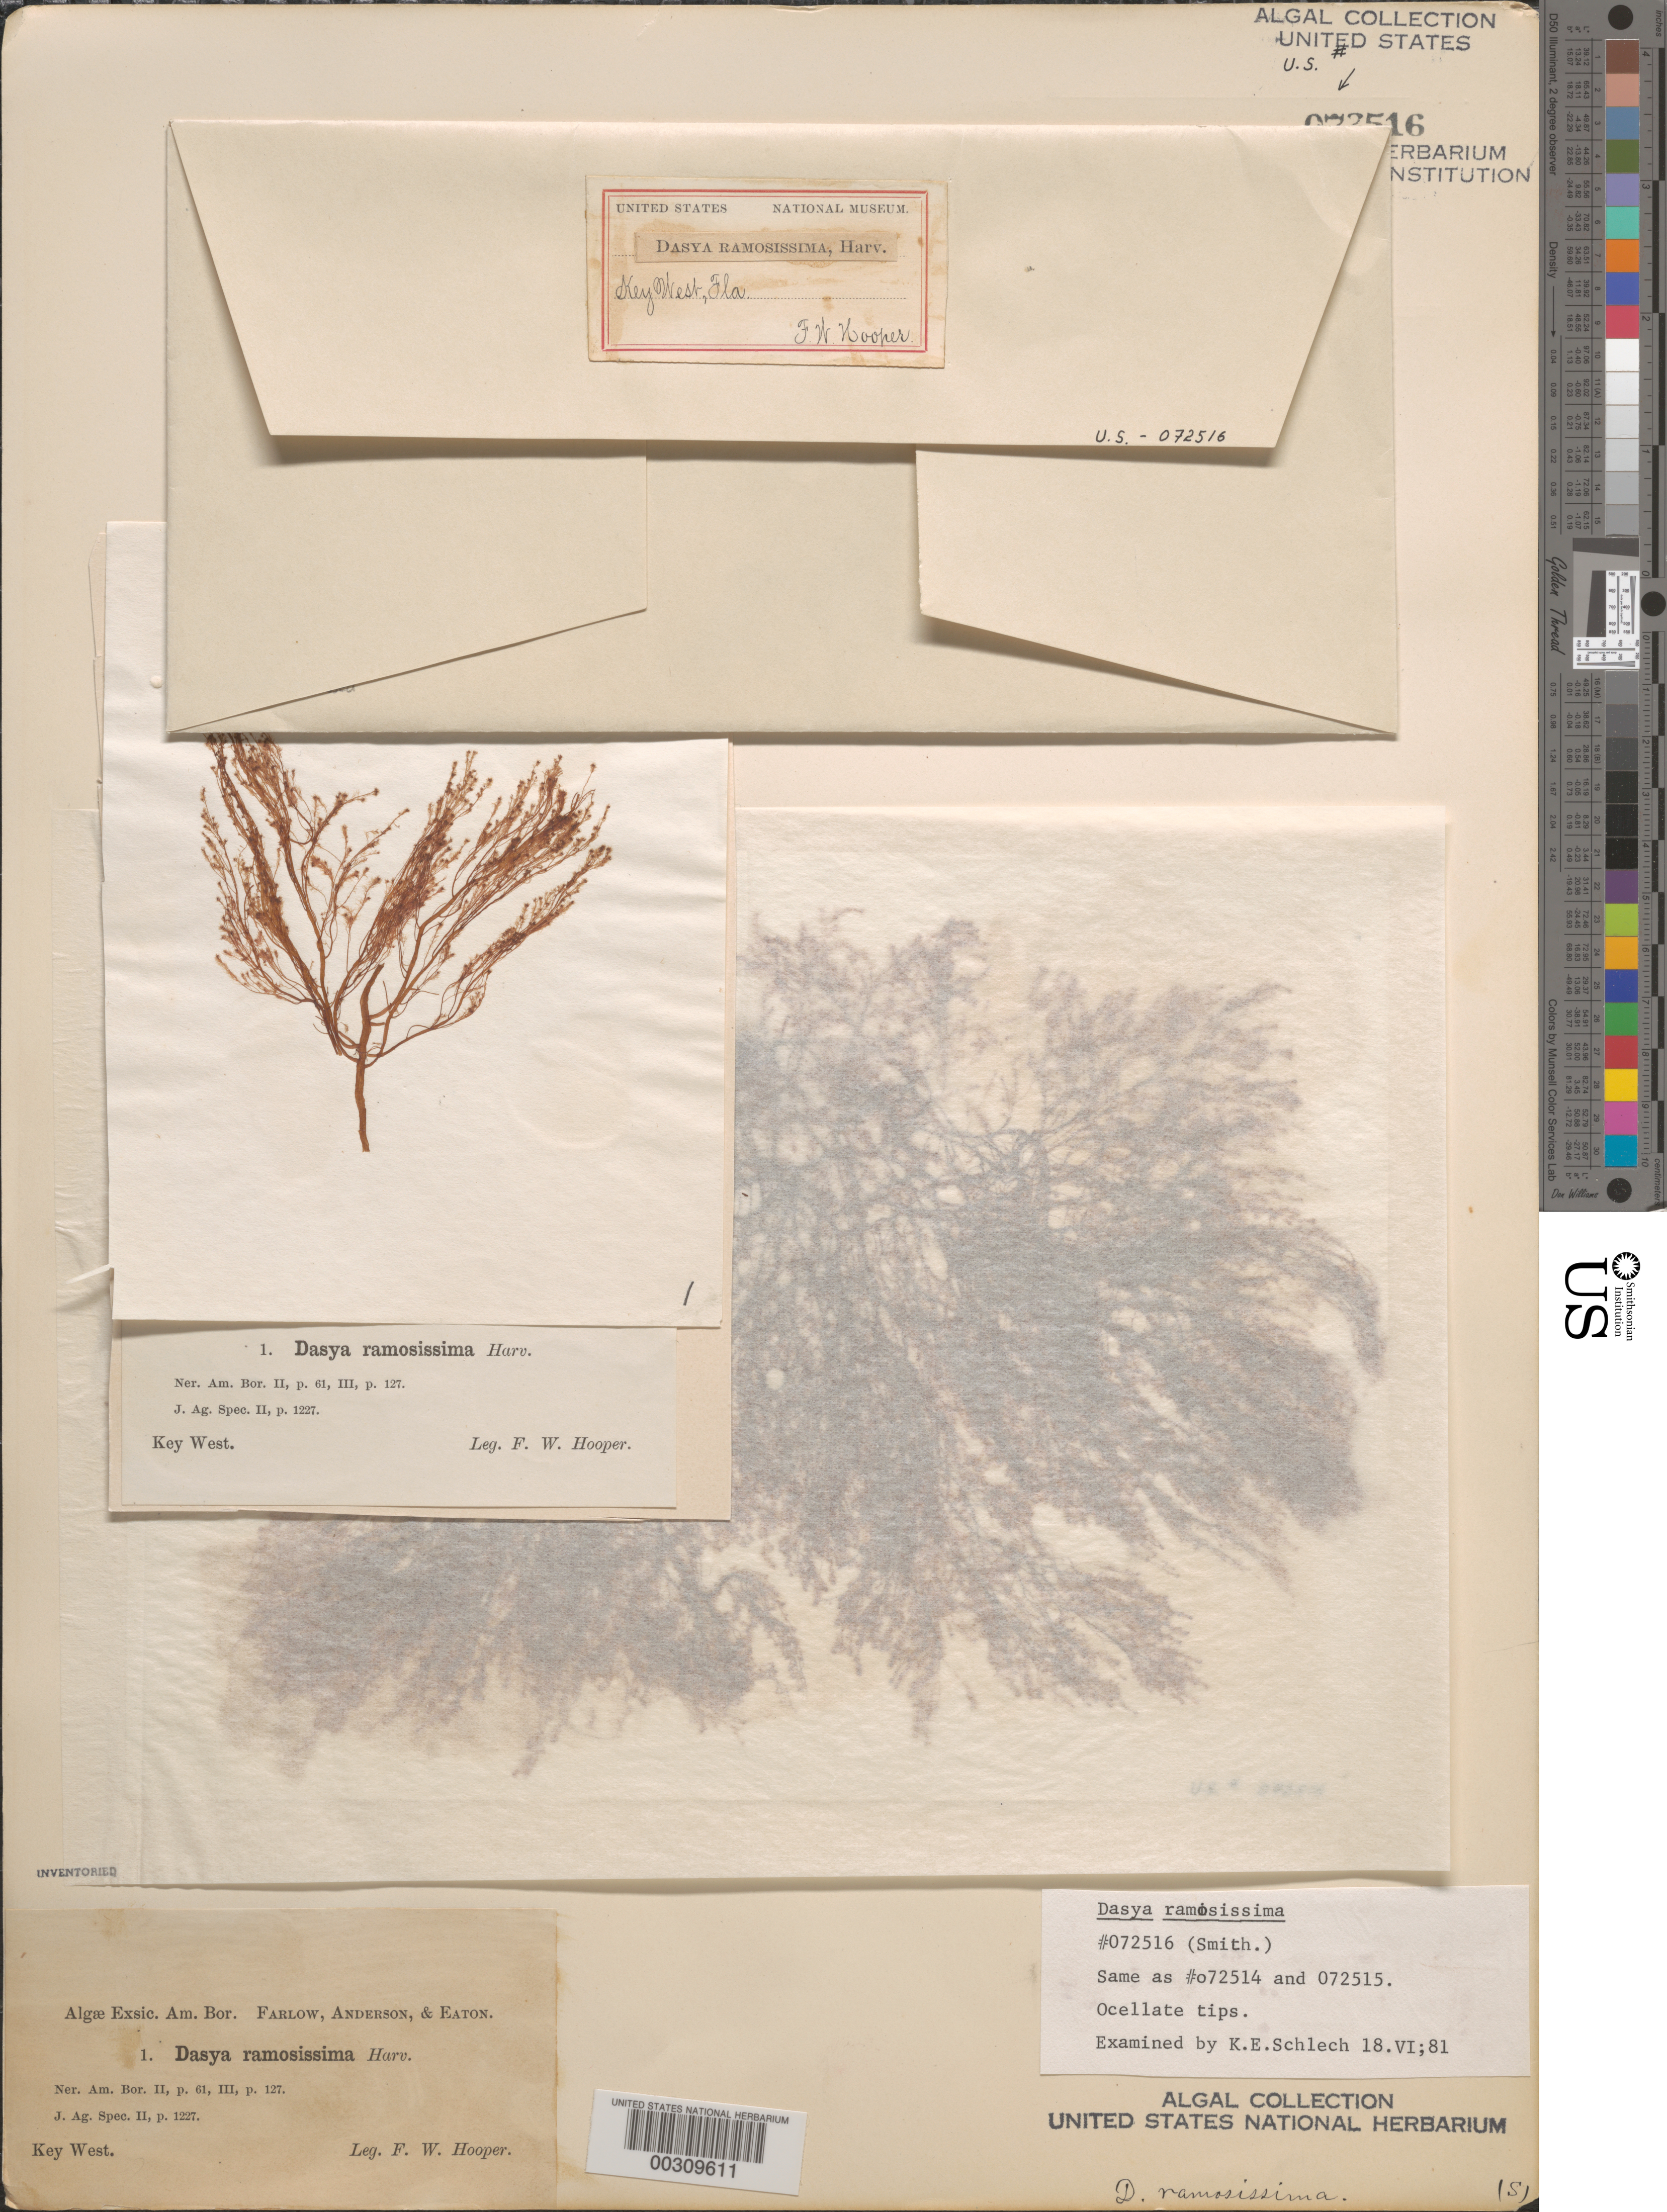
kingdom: Plantae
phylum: Rhodophyta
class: Florideophyceae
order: Ceramiales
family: Dasyaceae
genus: Dasya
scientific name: Dasya ramosissima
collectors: F. Hooper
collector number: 1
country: United States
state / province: Florida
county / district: Monroe County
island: Key West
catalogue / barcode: US 72516